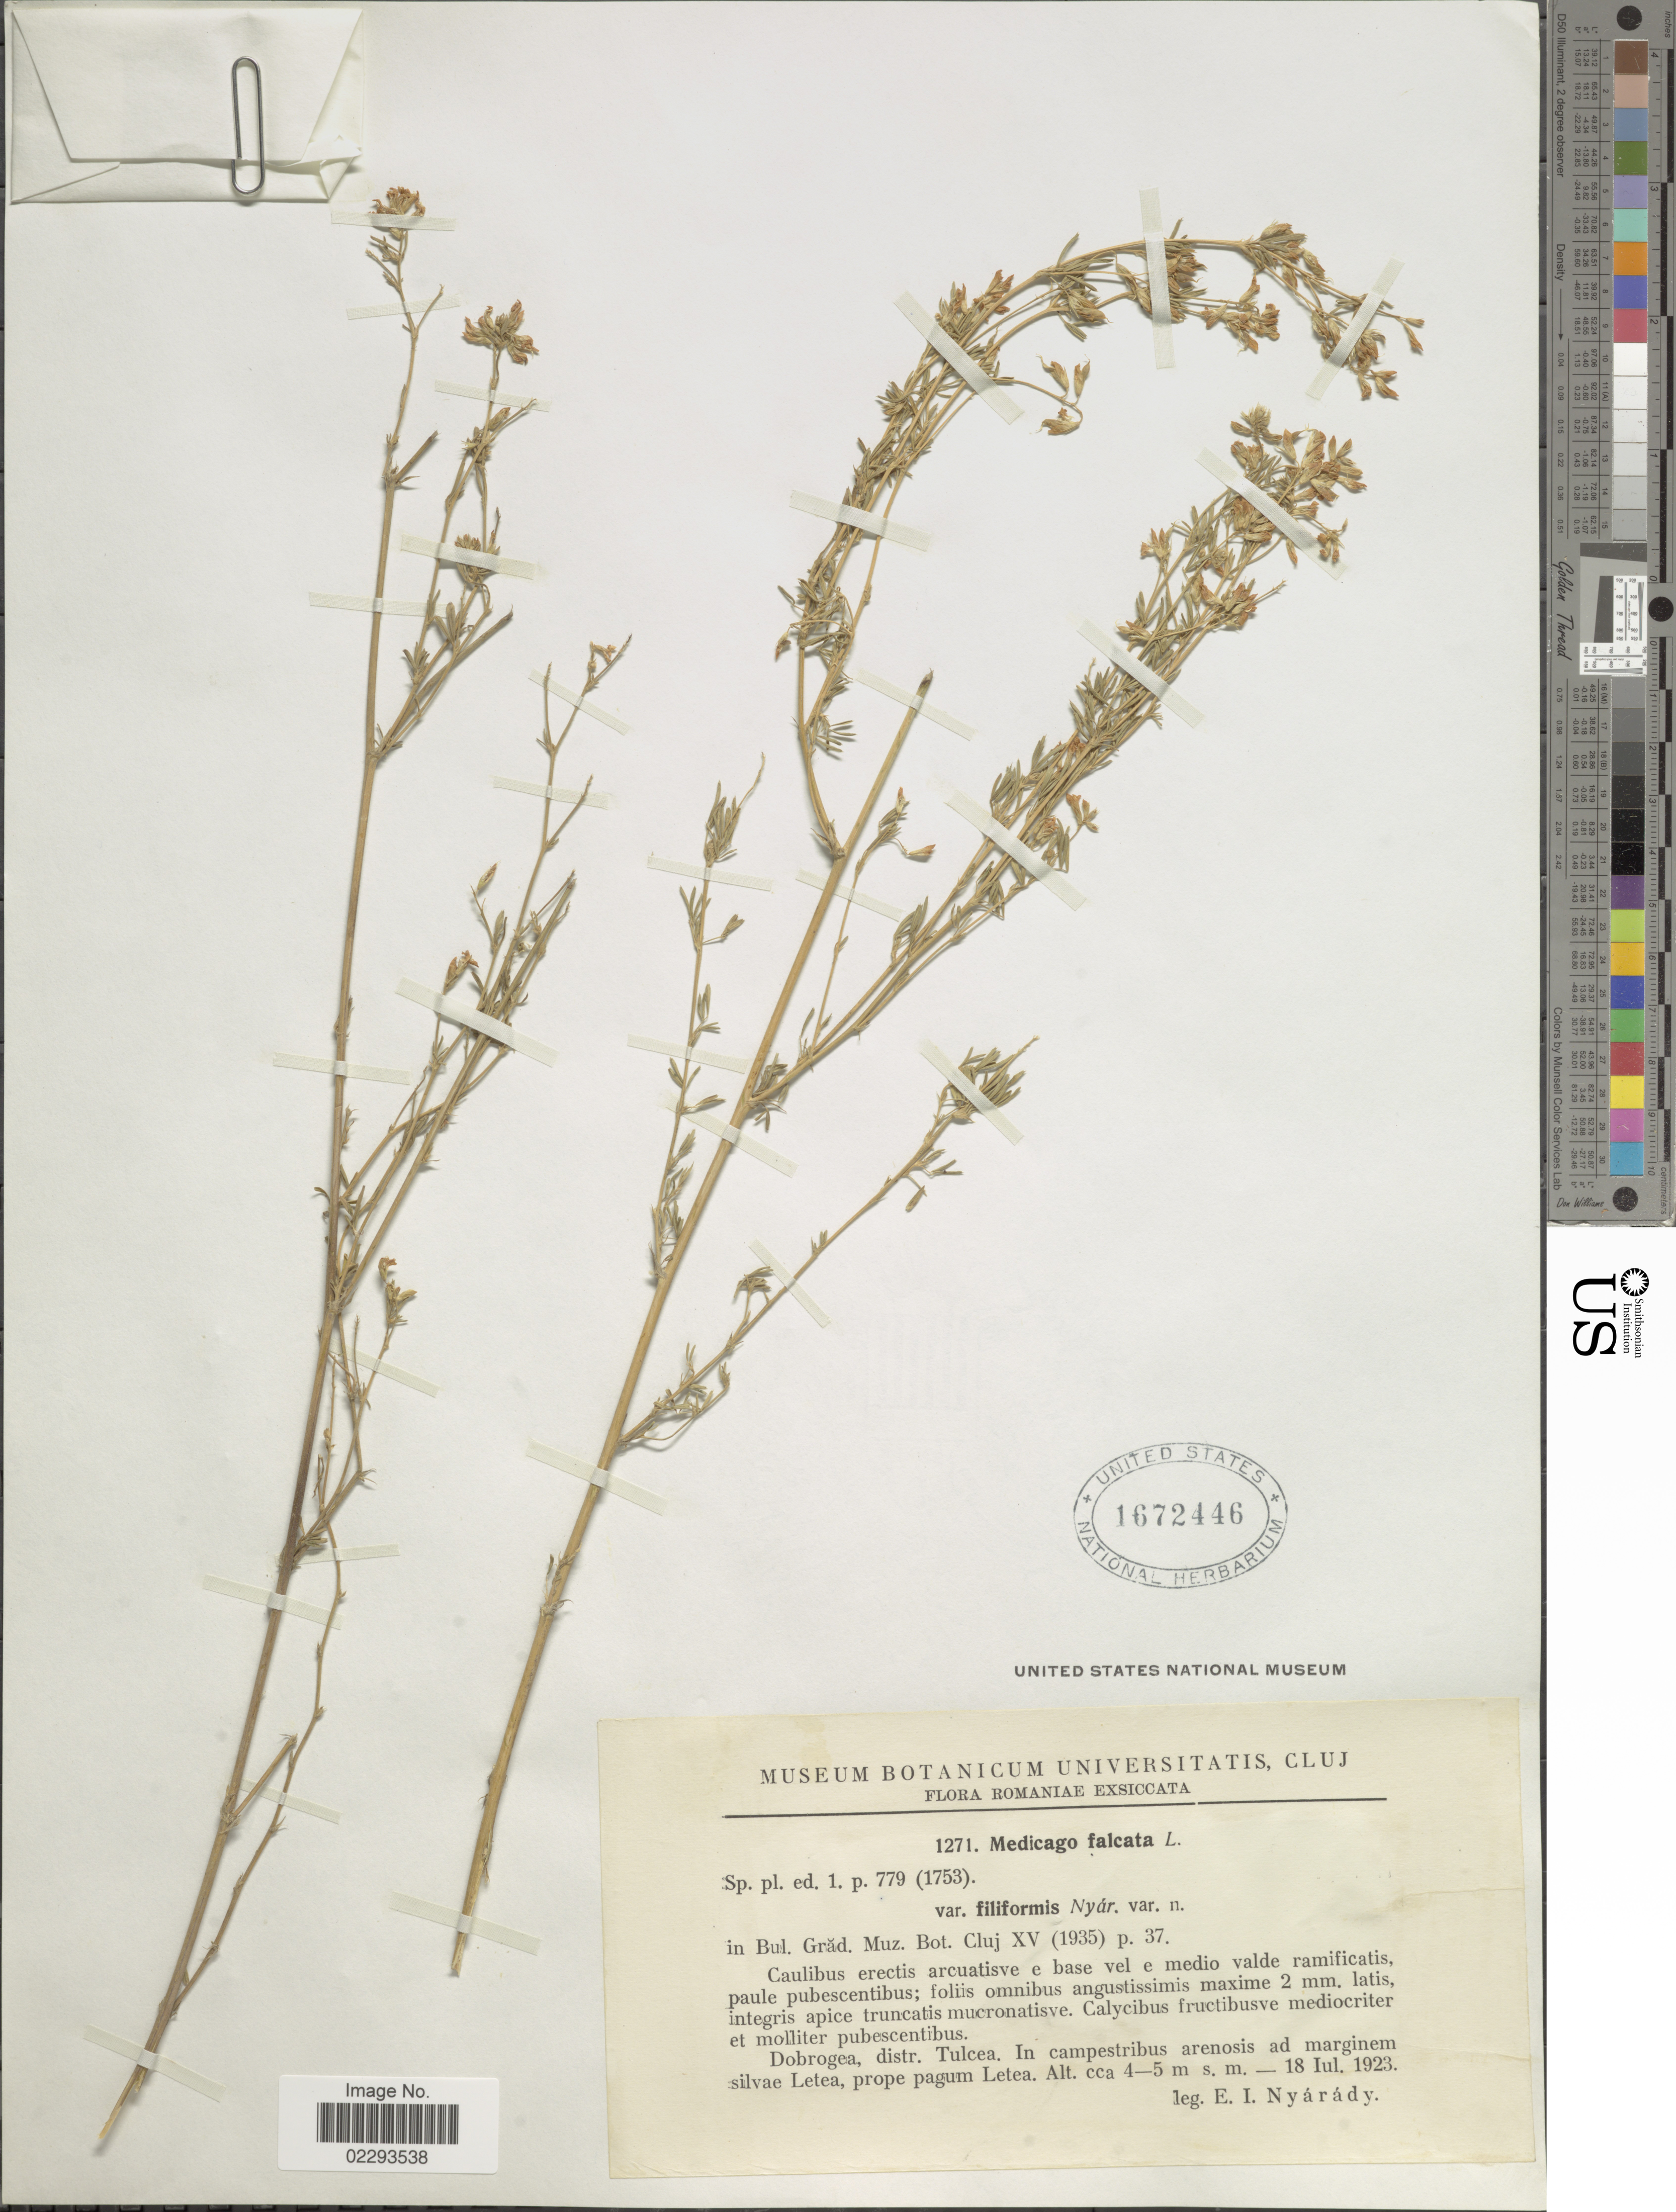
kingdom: Plantae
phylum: Tracheophyta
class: Magnoliopsida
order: Fabales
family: Fabaceae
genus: Medicago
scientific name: Medicago falcata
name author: L.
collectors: E. Nyárády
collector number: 1271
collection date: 1923-07-18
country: Romania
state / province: Tulcea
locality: Dobrogea, in campestribus arenosis ad marginem silvae Letea, prope pagum Letea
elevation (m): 4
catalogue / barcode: US 1672446